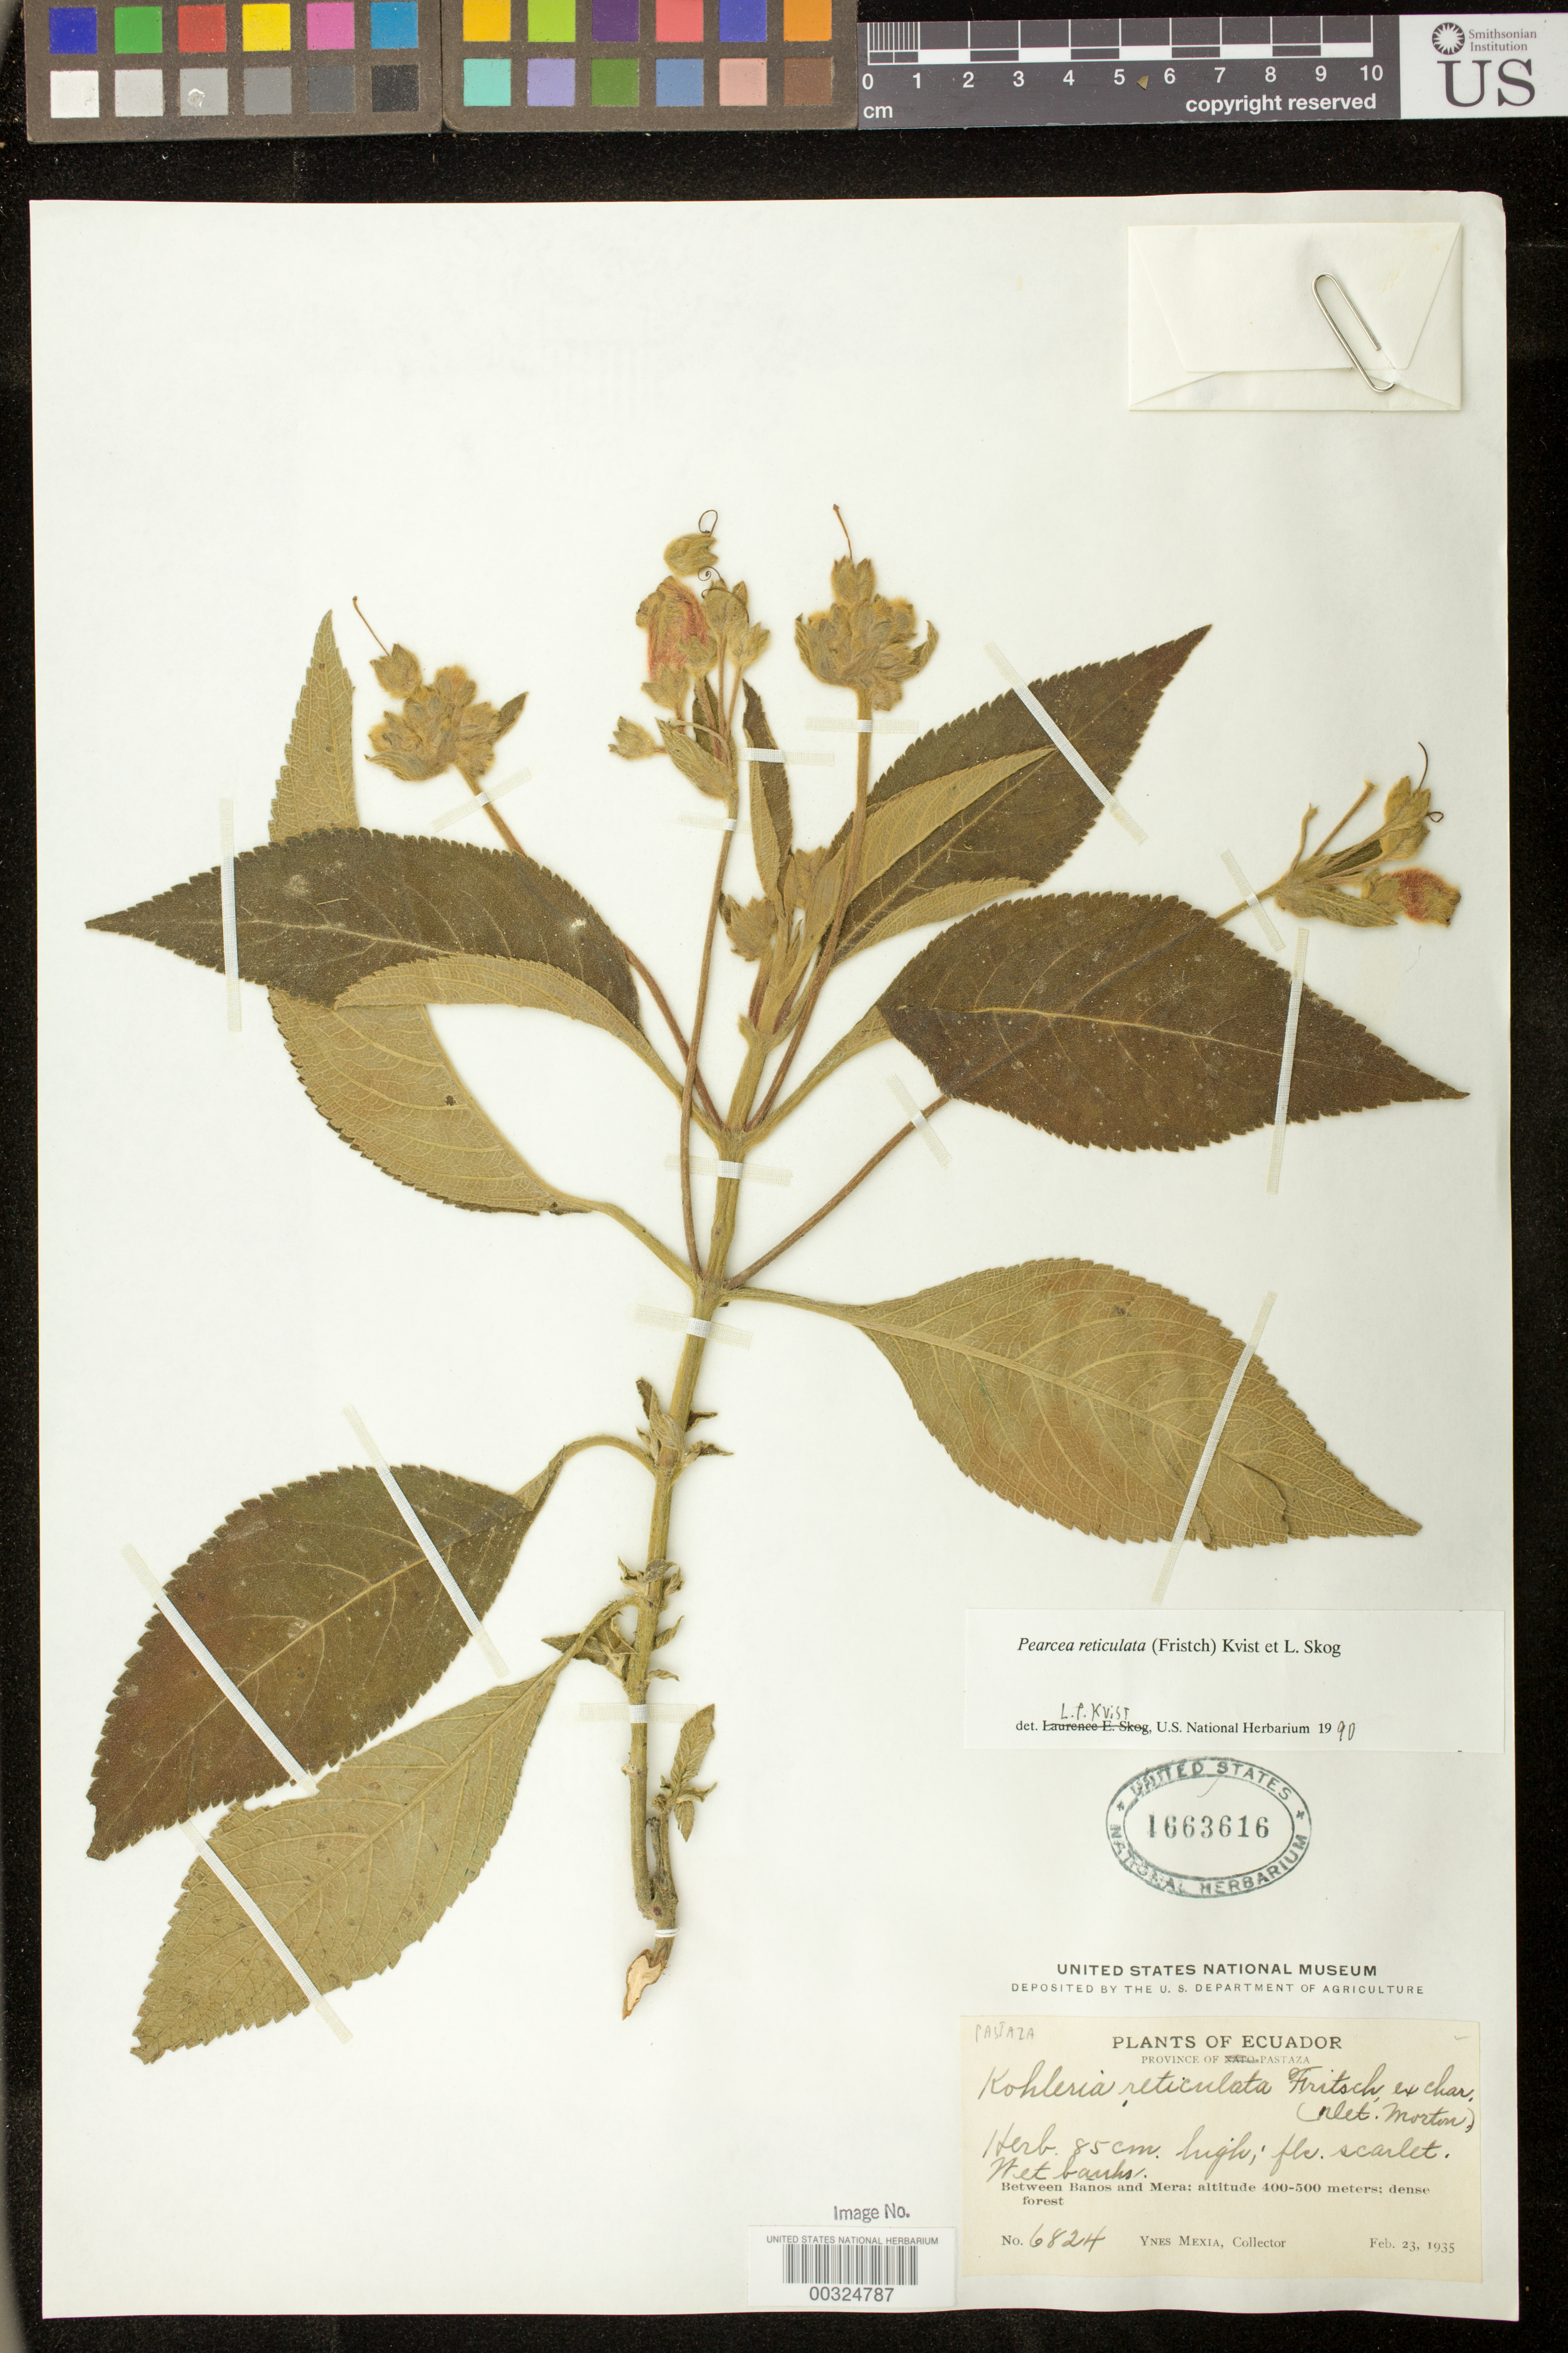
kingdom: Plantae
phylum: Tracheophyta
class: Magnoliopsida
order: Lamiales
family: Gesneriaceae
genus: Pearcea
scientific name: Pearcea reticulata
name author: (Fritsch) L.P. Kvist & L.E. Skog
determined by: Skog, Laurence E.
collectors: Y. Mexia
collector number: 6824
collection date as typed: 23 Feb 1935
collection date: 1935-02-23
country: Ecuador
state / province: Pastaza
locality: Between Banos and Mera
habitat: Wet banks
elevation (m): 400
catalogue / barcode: US 1663616